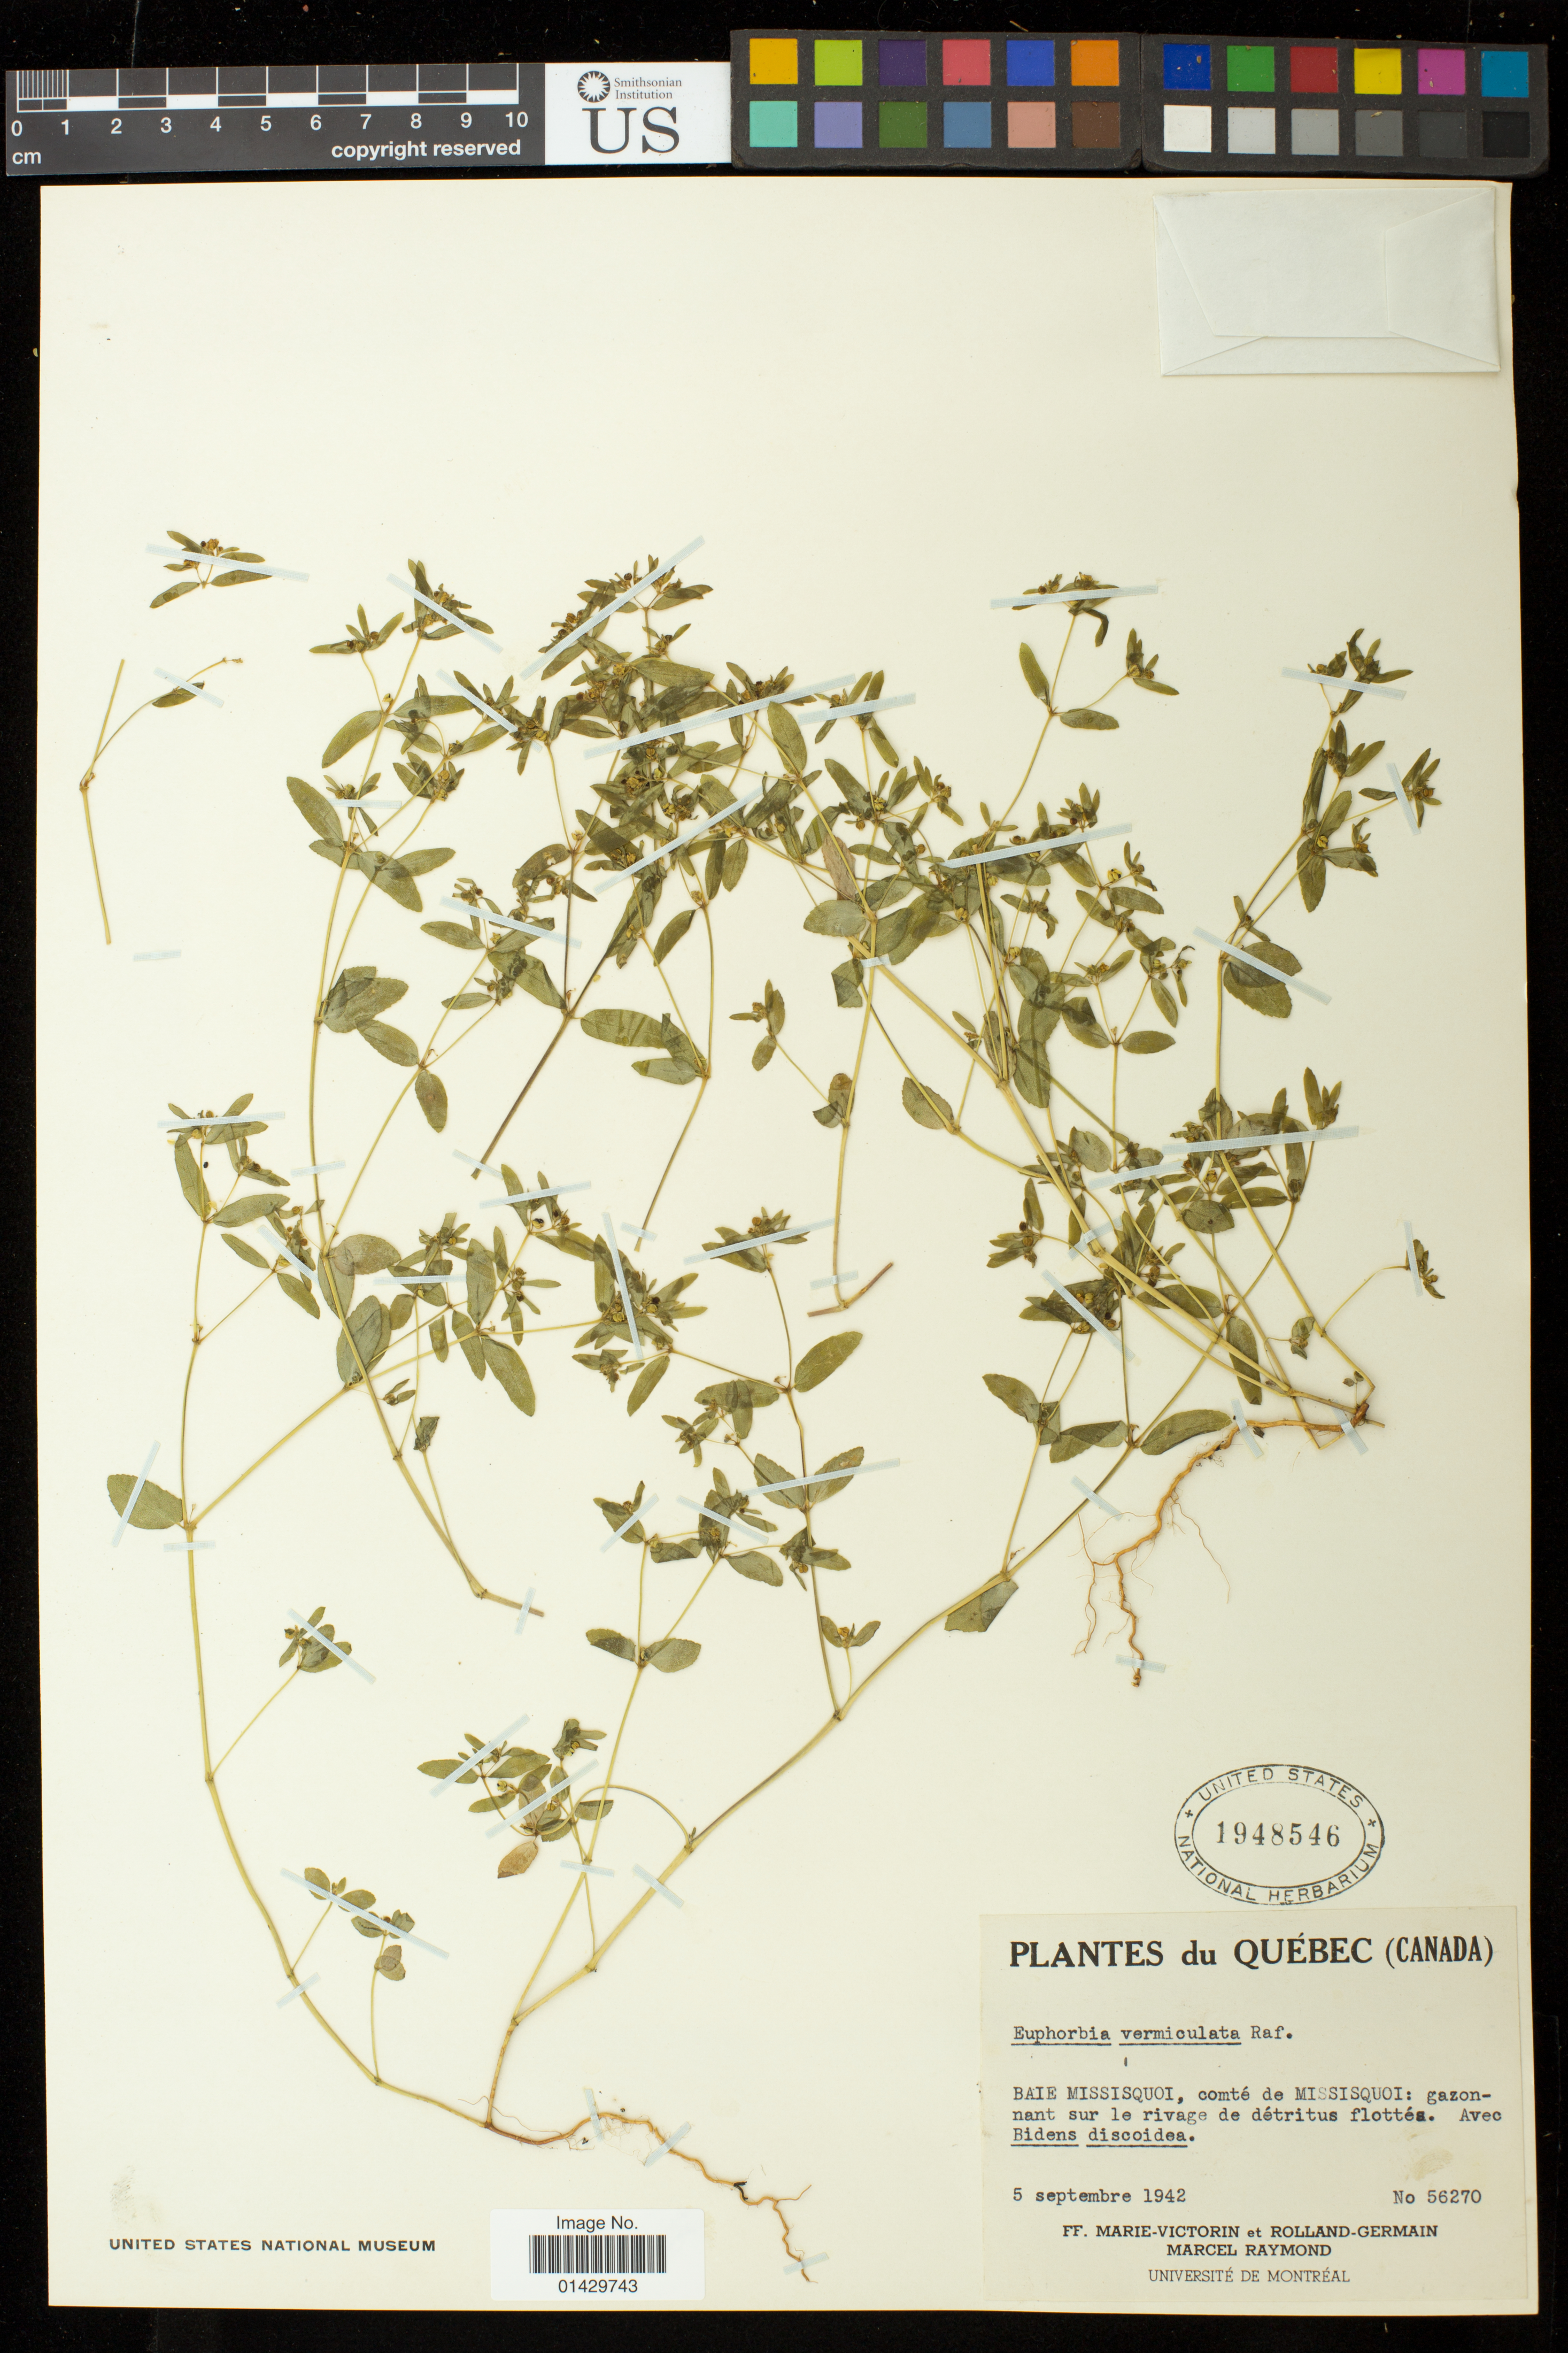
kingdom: Plantae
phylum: Tracheophyta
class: Magnoliopsida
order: Malpighiales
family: Euphorbiaceae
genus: Euphorbia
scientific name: Euphorbia vermiculata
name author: Raf.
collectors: -. Marie-Victorin, Rolland-Germain & M. Raymond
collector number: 56270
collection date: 1942-09-05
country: Canada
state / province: Quebec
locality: Baie Missisquoi, comte de Missisquoi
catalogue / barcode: US 1948546